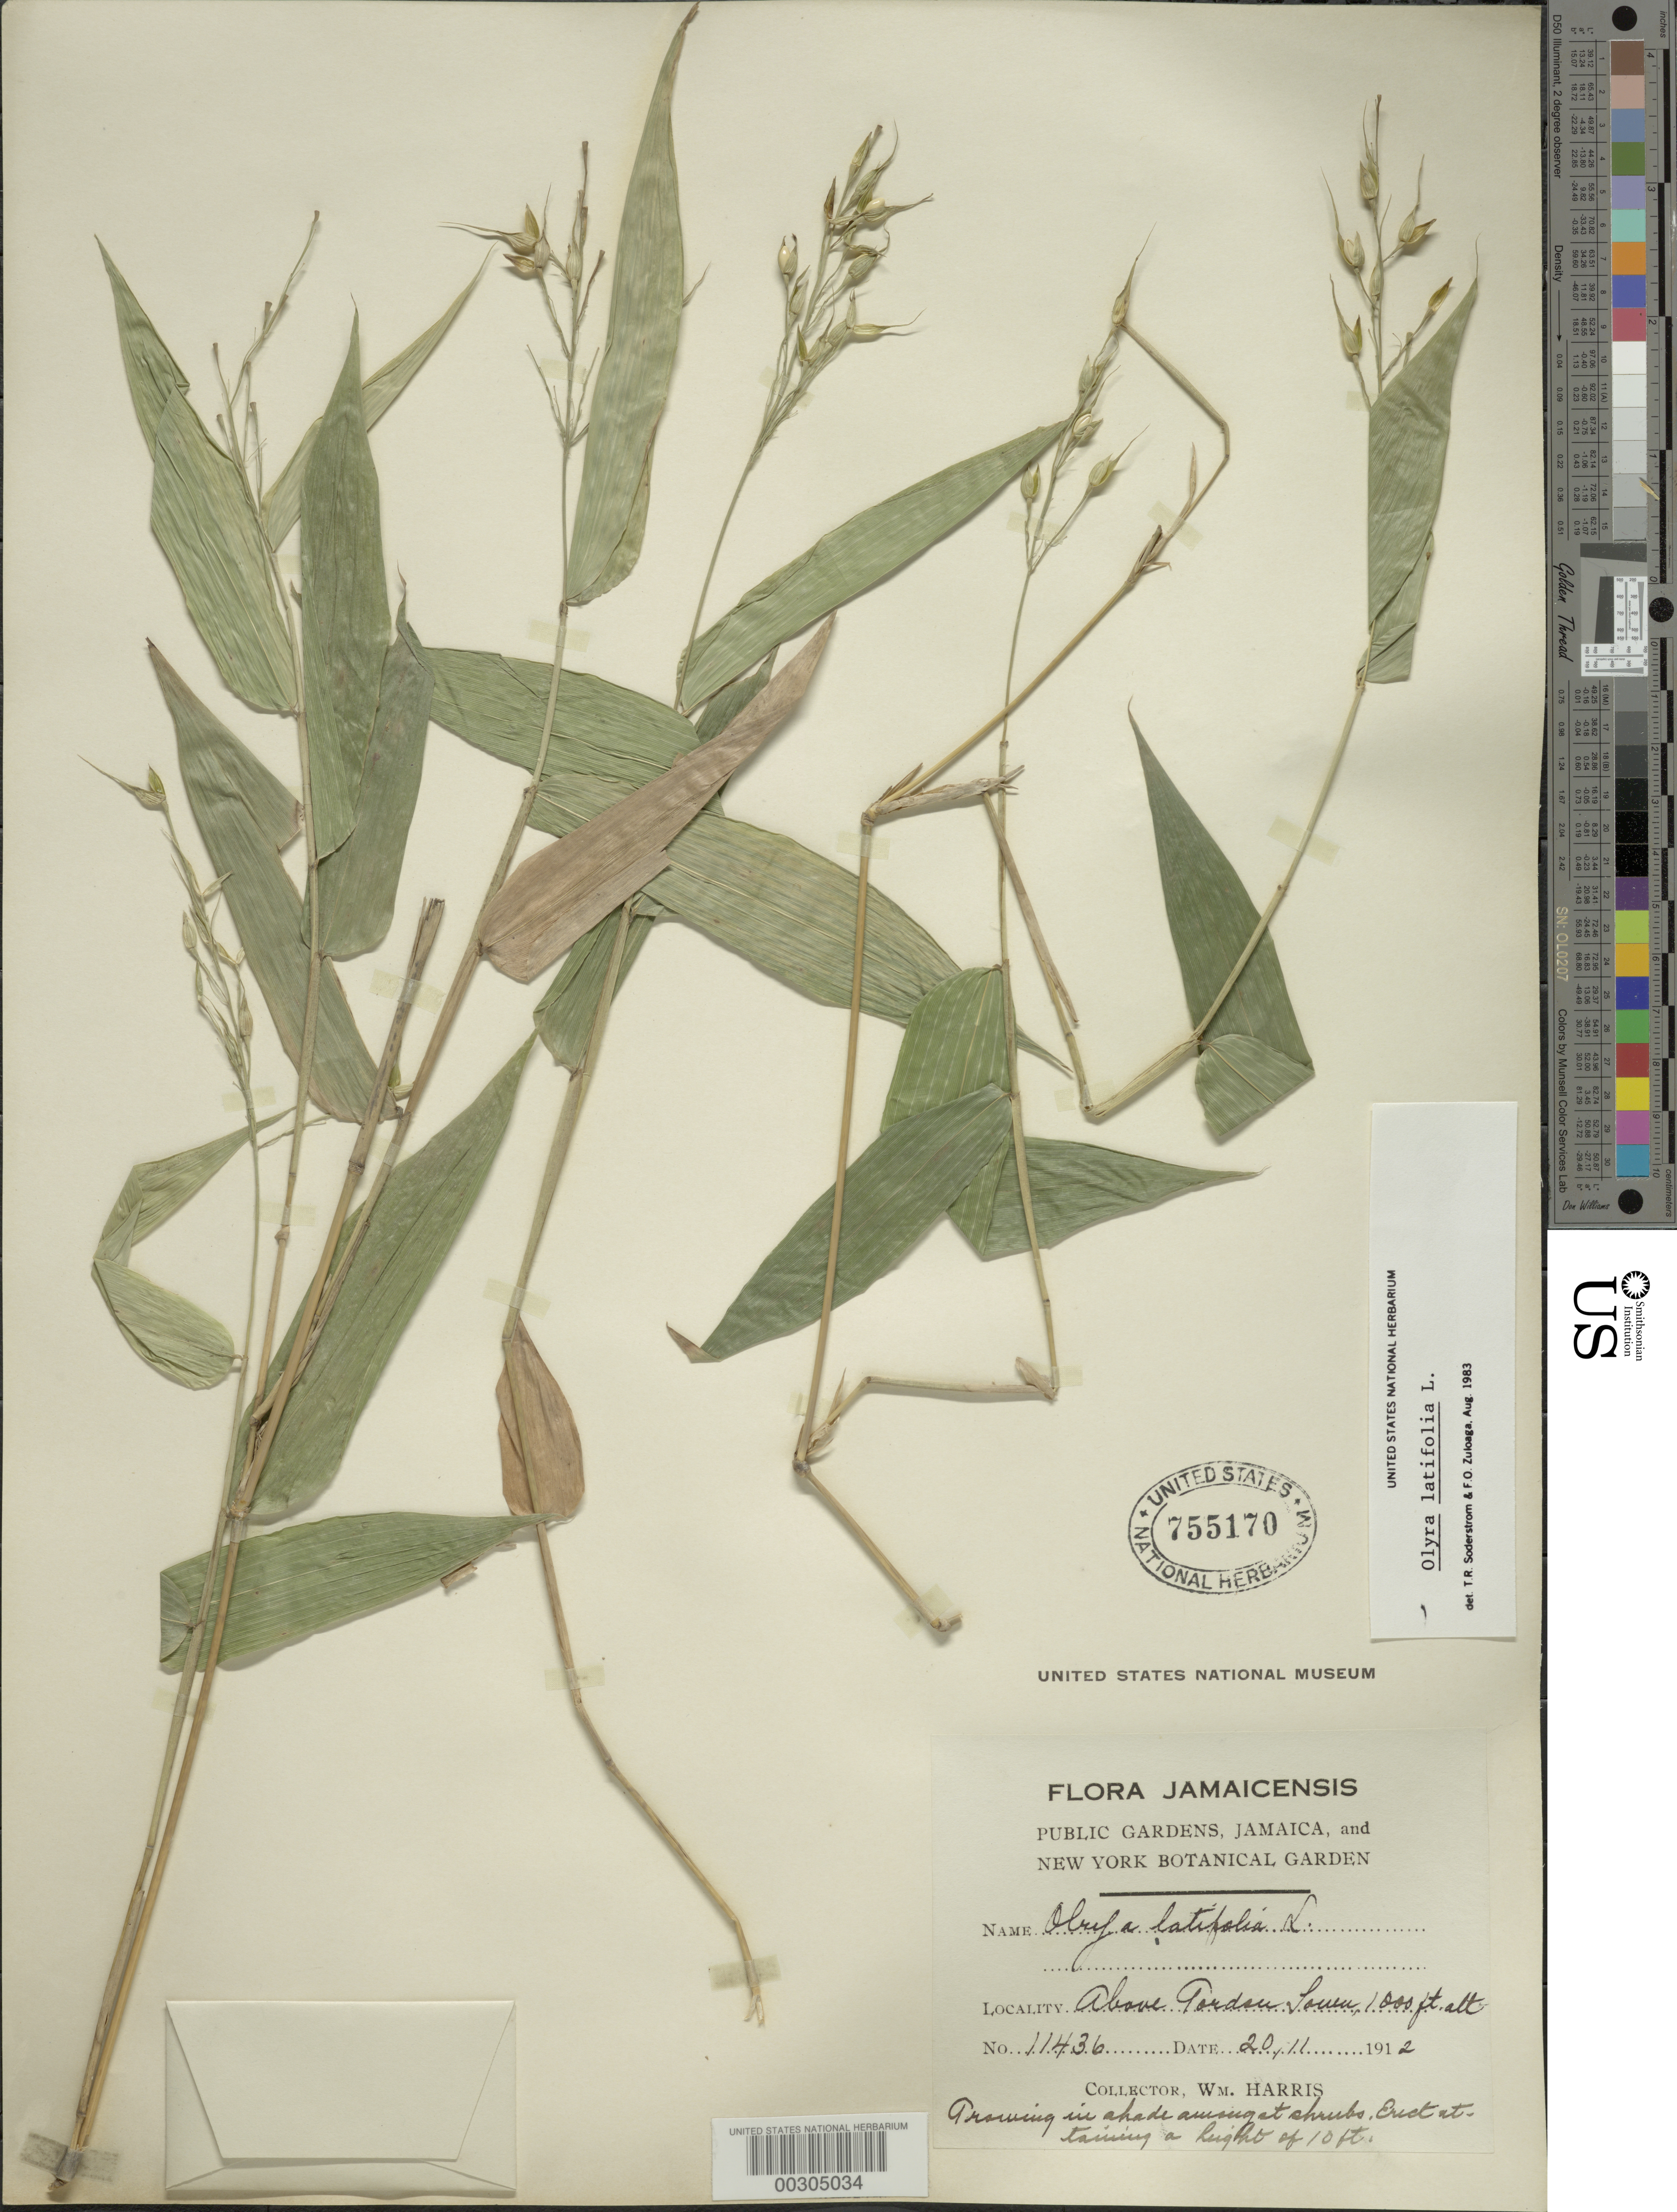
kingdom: Plantae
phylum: Tracheophyta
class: Liliopsida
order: Poales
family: Poaceae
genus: Olyra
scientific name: Olyra latifolia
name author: L.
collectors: W. H. Harris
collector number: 11436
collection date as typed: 20 Nov 1912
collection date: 1912-11-20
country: Jamaica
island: Greater Antilles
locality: Gordon town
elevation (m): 305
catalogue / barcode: US 755170